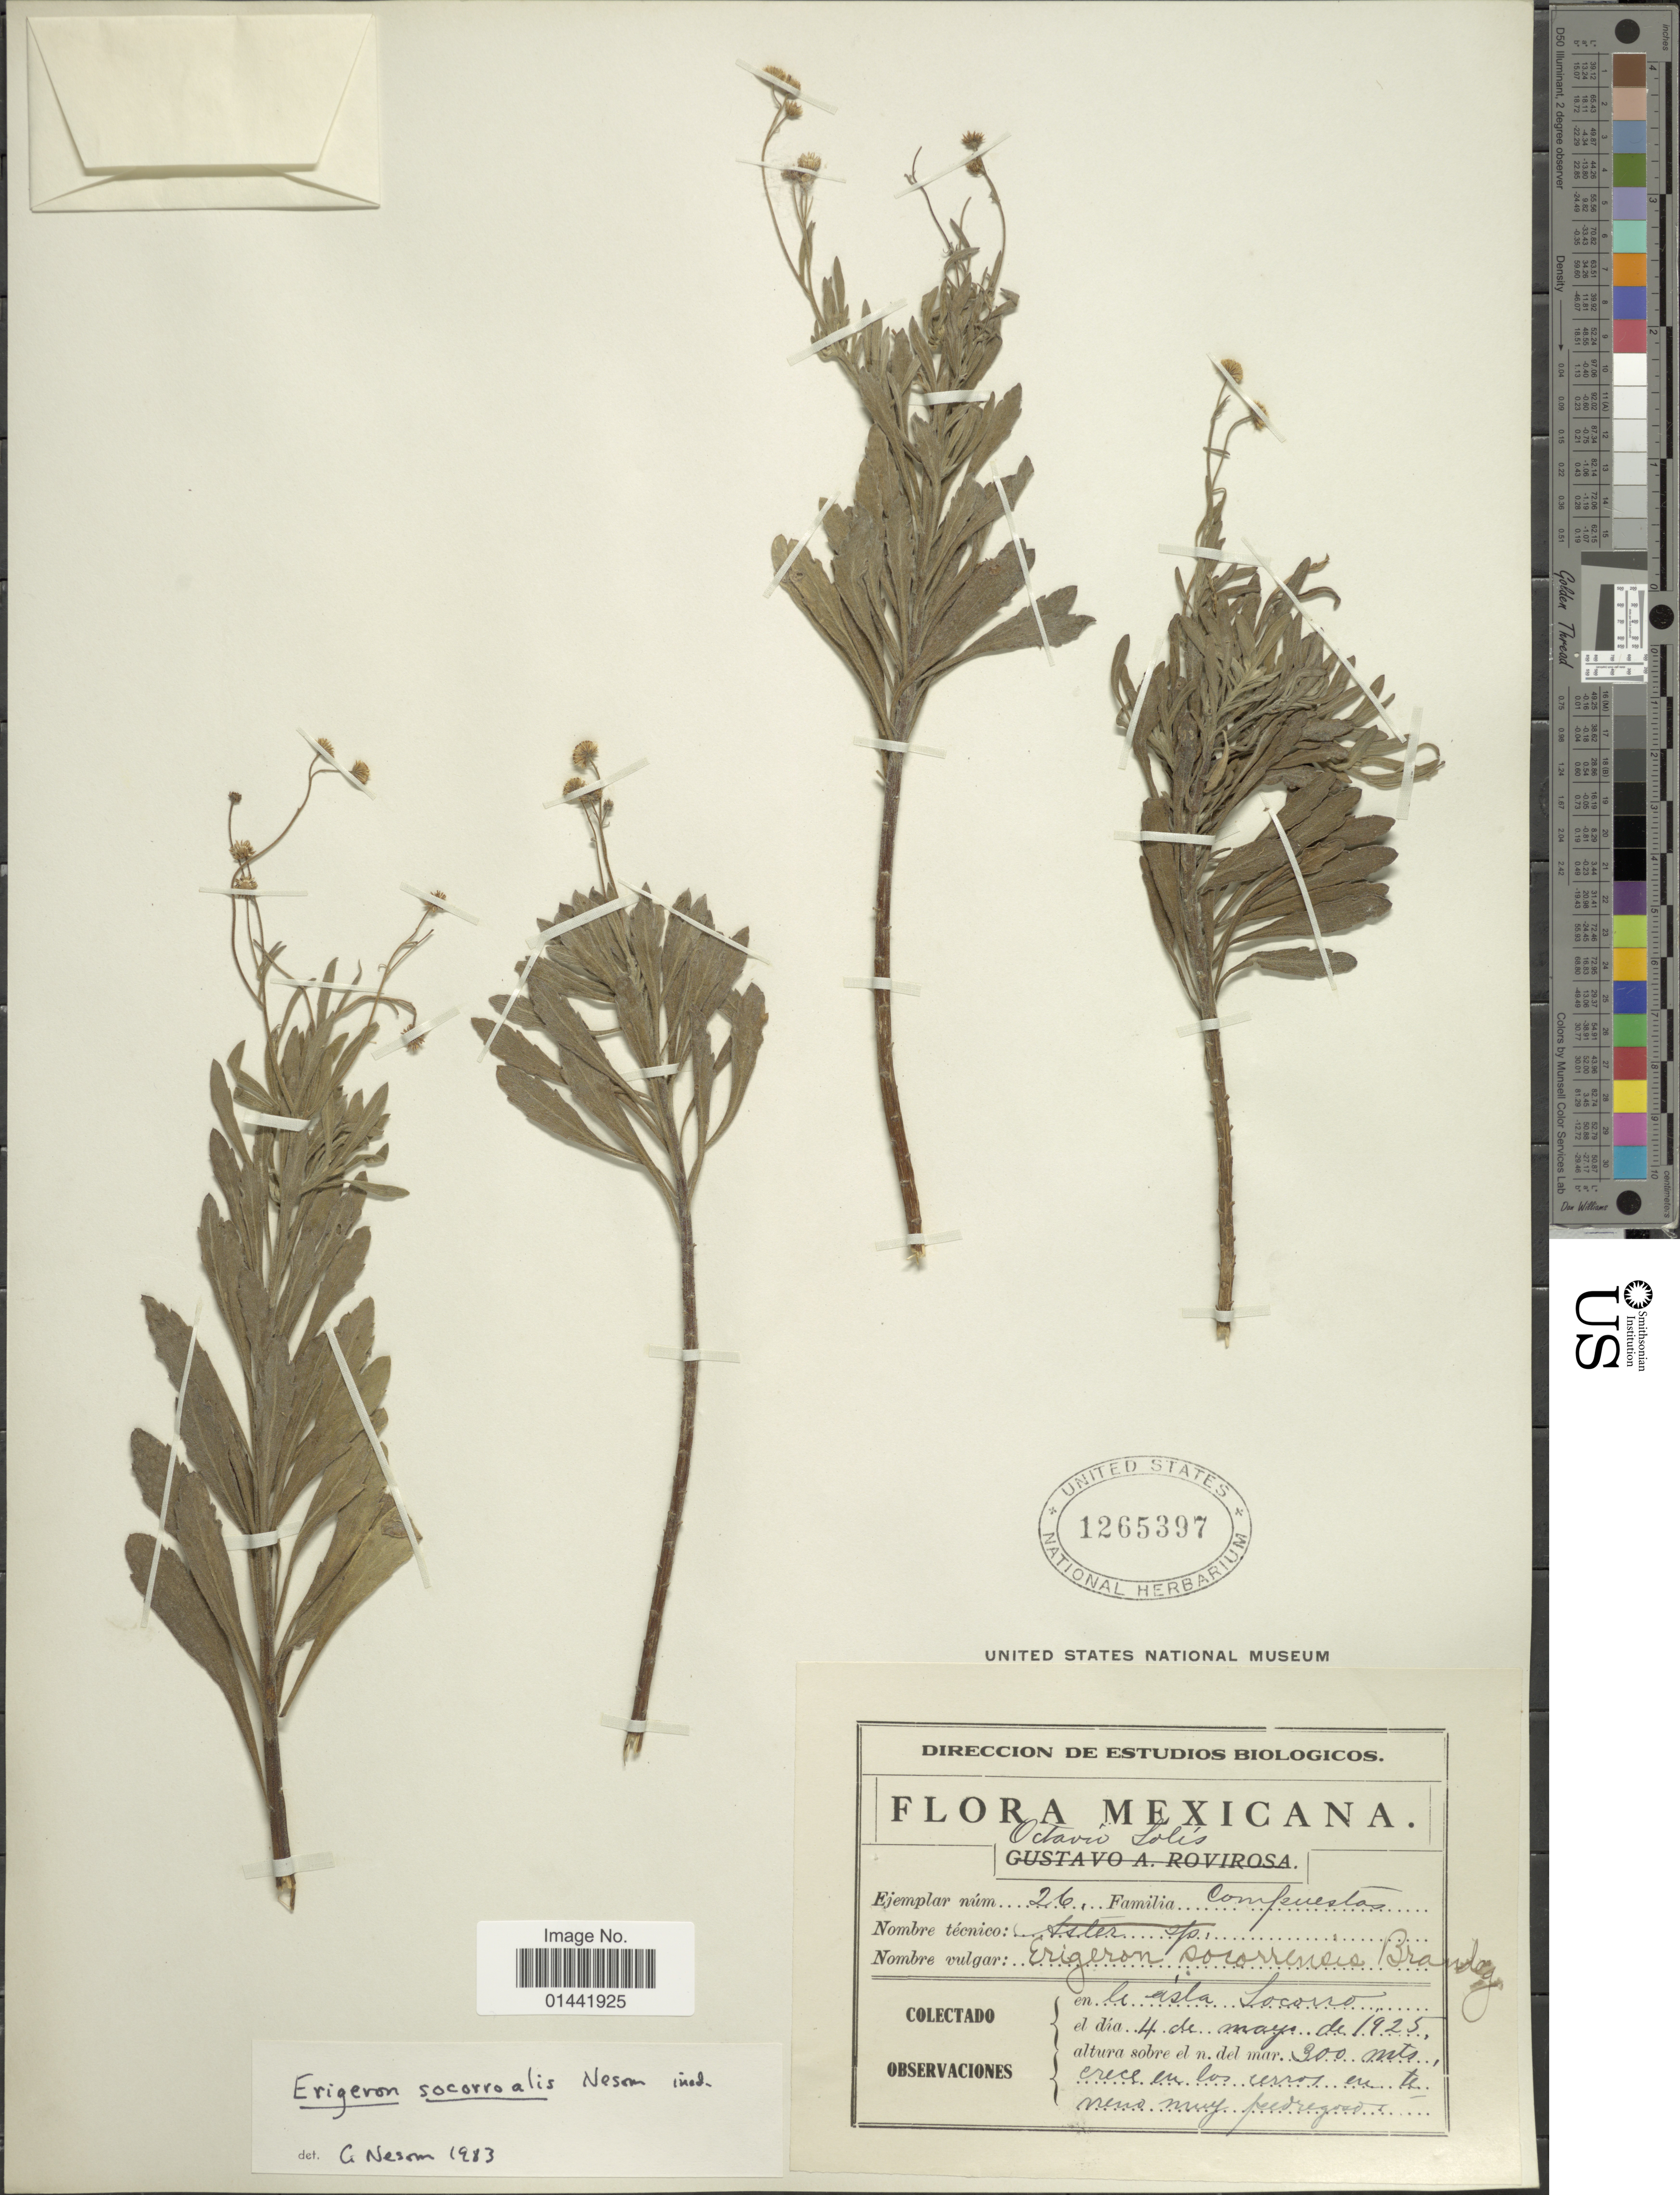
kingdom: Plantae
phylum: Tracheophyta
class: Magnoliopsida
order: Asterales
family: Asteraceae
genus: Erigeron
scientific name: Erigeron socorroalis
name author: G.L. Nesom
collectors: O. Solis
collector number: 26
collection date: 1925-05-04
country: Mexico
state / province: Colima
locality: Le ísla Socorro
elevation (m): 300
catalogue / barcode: US 1265397